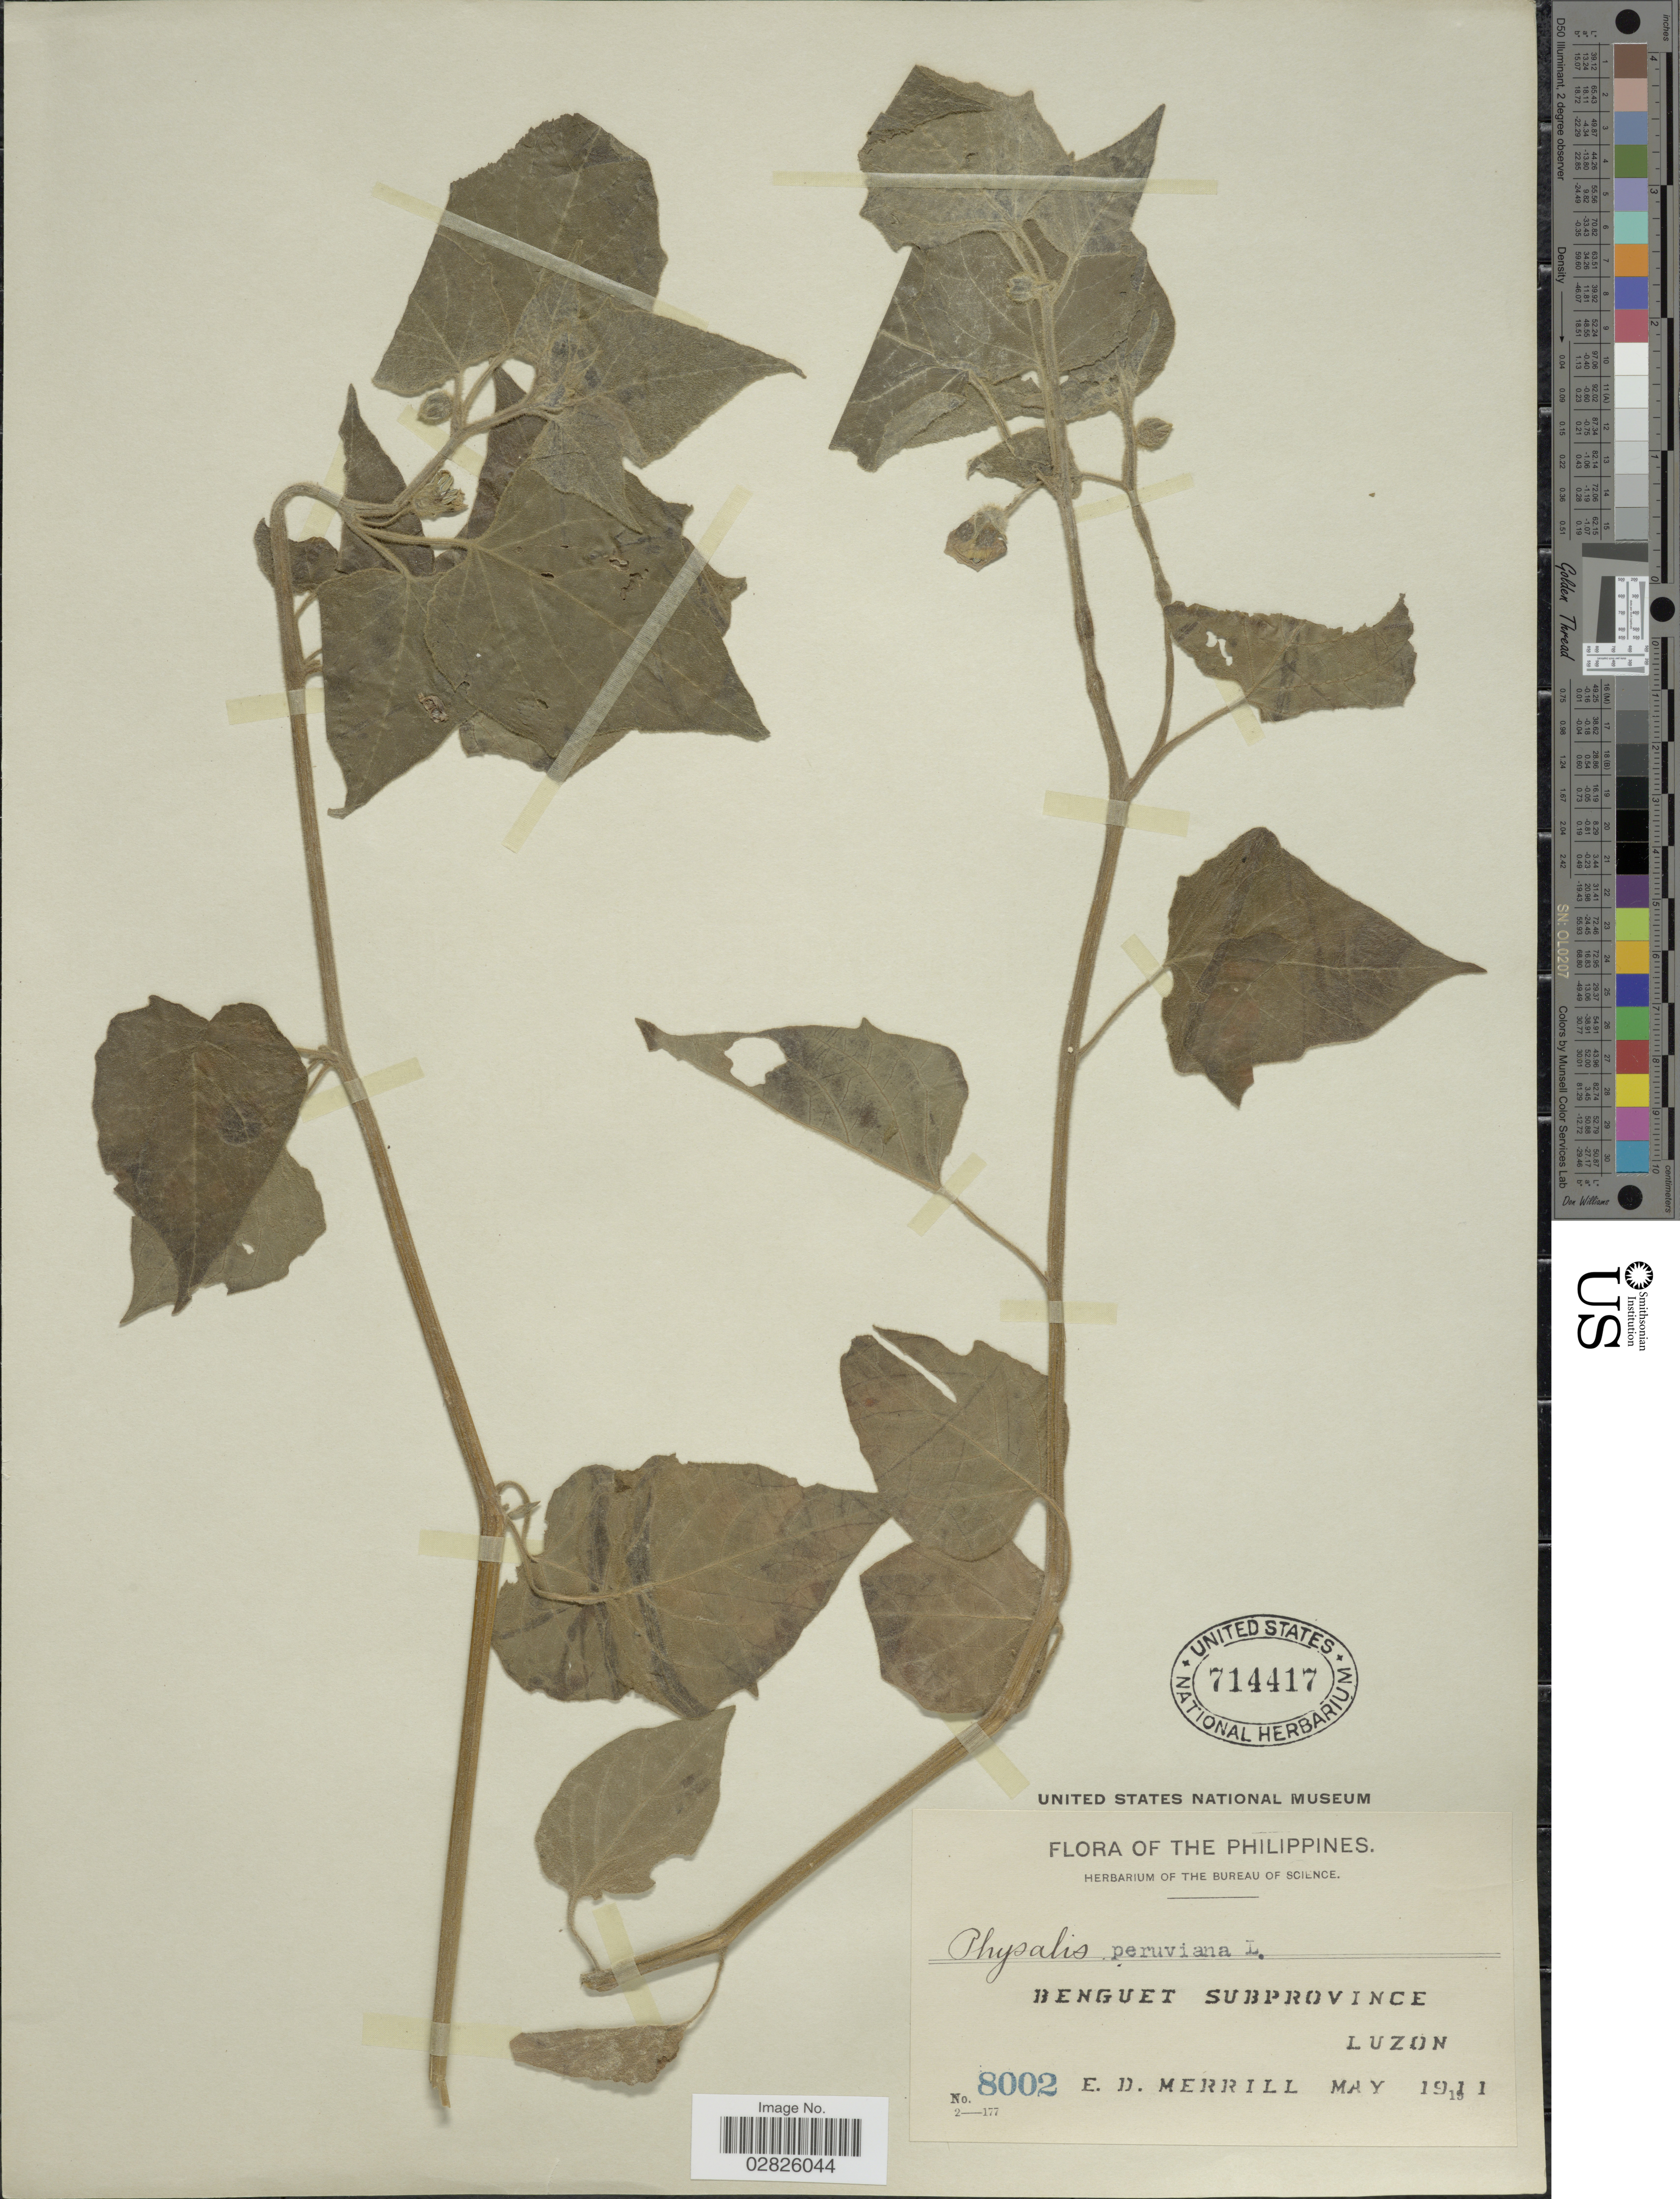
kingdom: Plantae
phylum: Tracheophyta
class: Magnoliopsida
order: Solanales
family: Solanaceae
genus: Physalis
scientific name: Physalis peruviana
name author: L.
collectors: E. D. Merrill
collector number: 8002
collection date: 1911-05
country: Philippines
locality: Benguet Subprovince, Luzon.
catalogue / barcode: US 714417